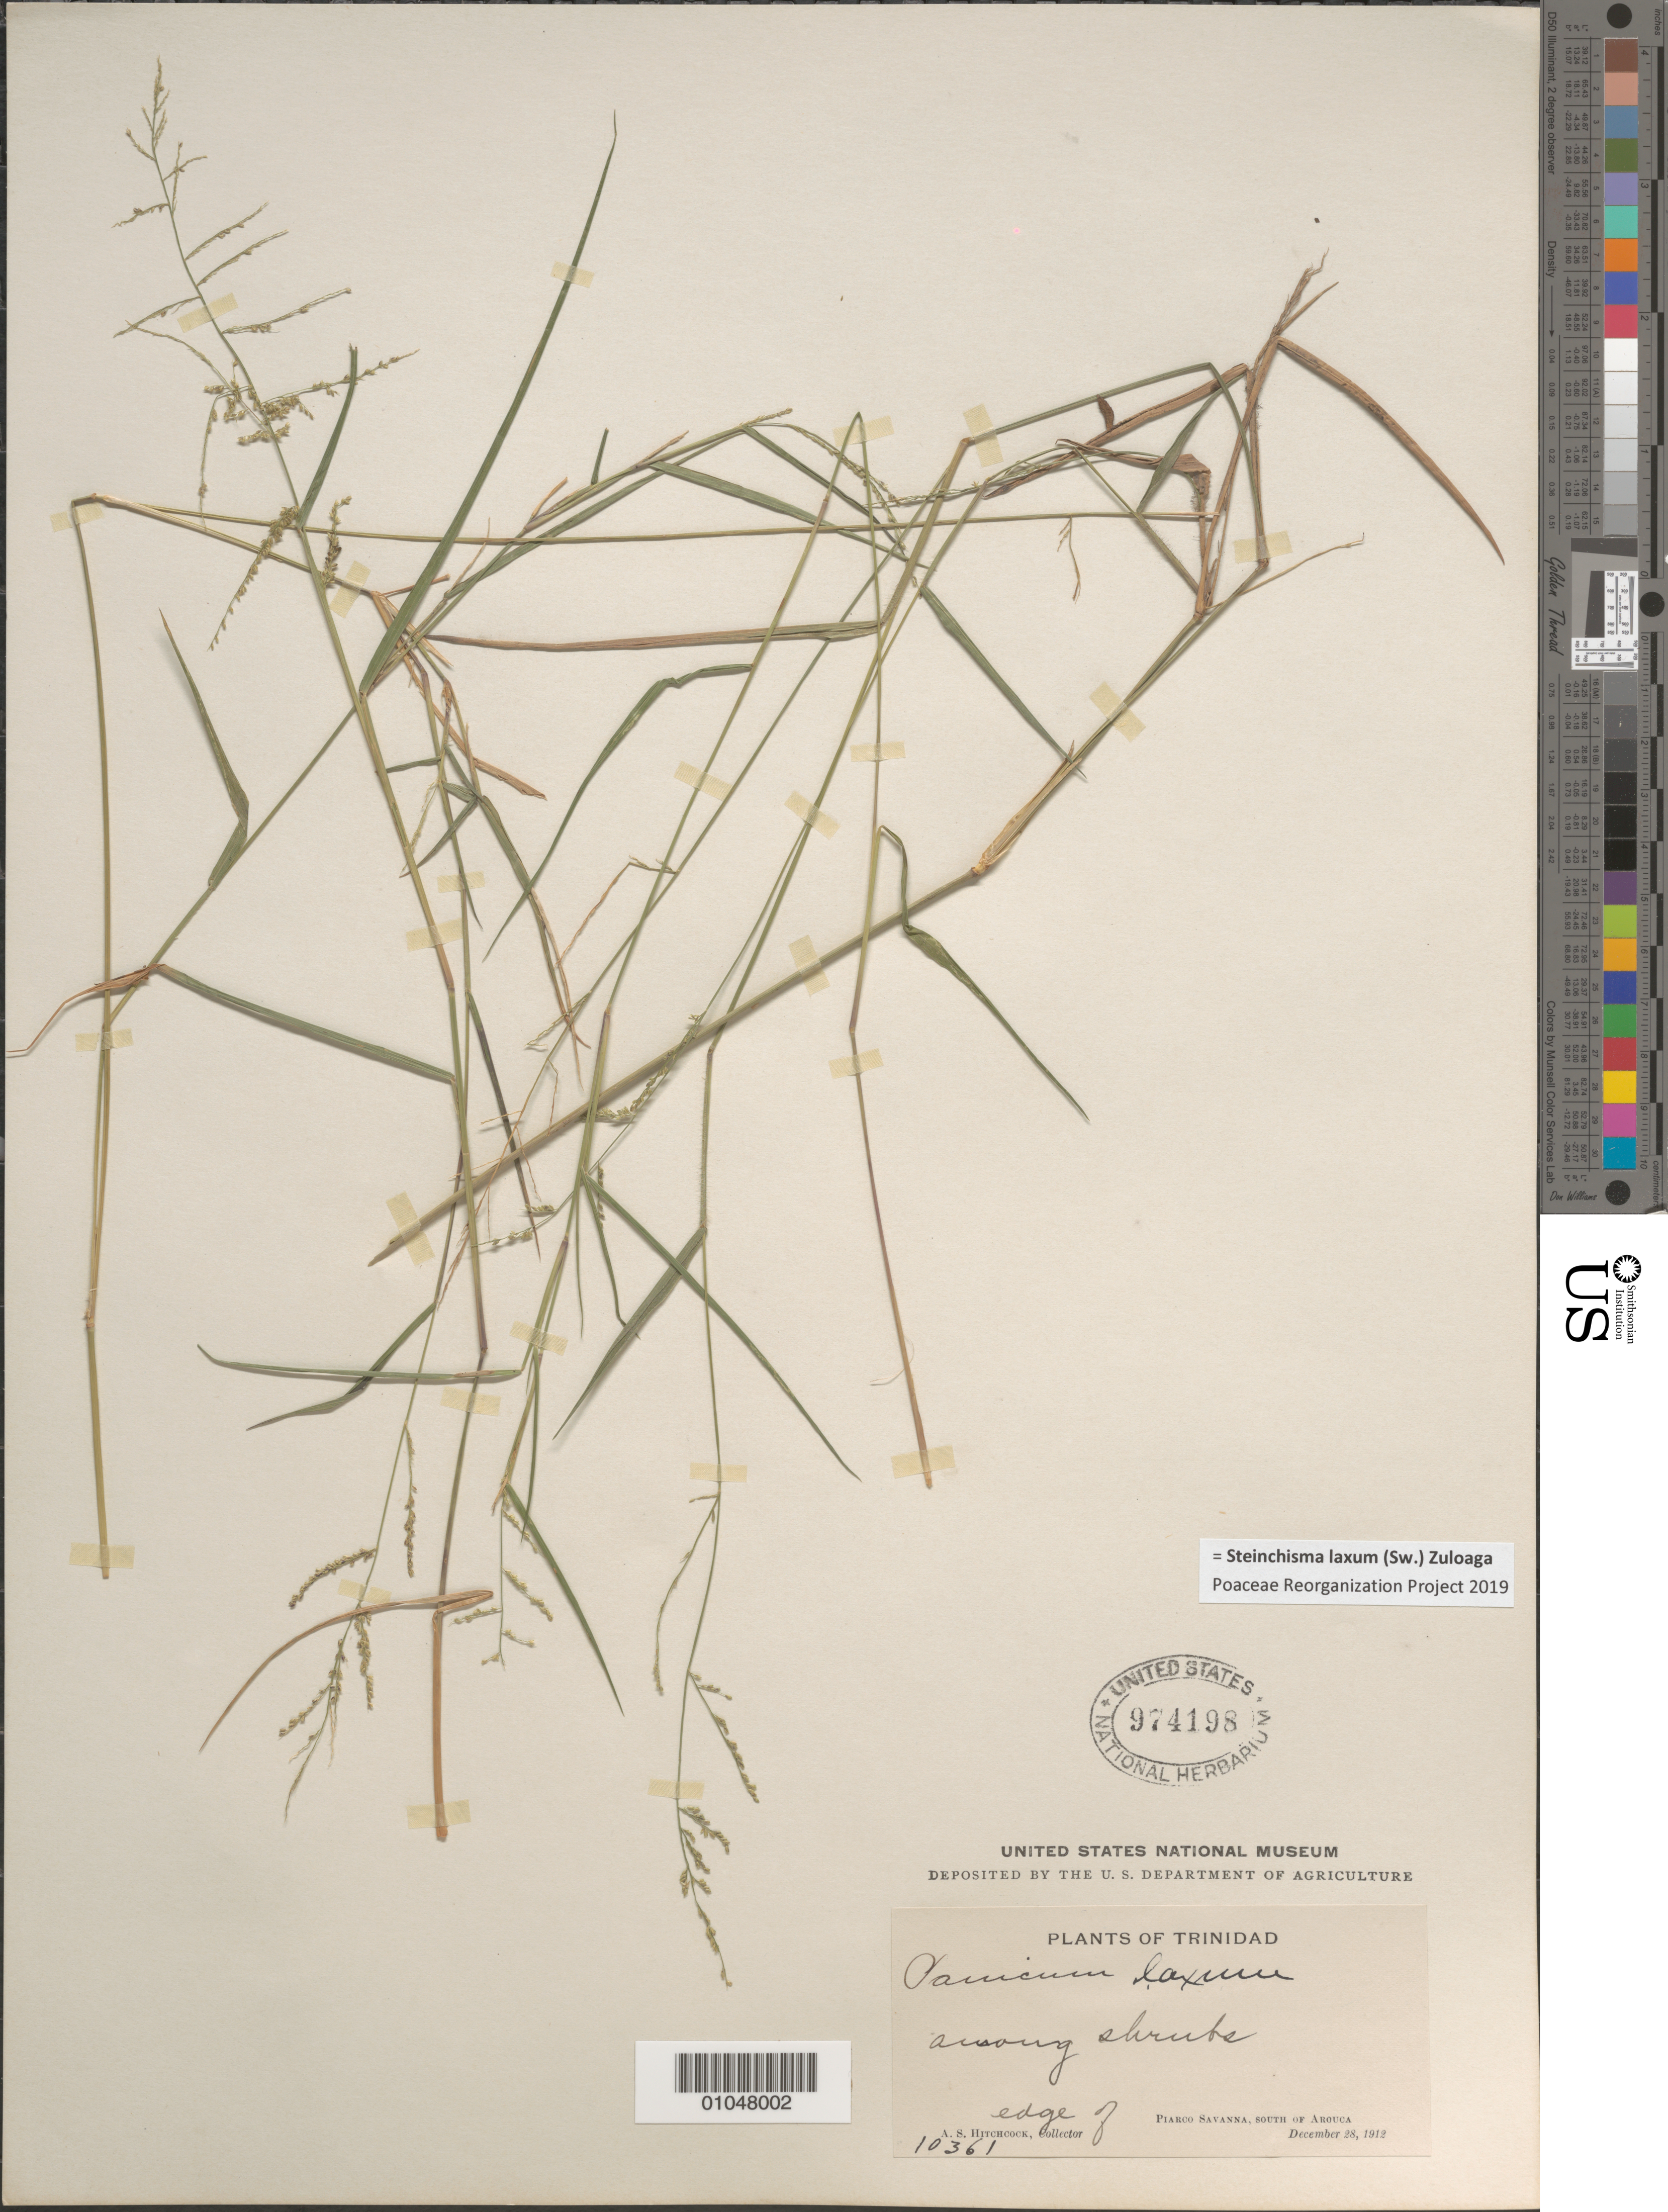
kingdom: Plantae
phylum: Tracheophyta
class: Liliopsida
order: Poales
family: Poaceae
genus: Panicum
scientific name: Panicum laxum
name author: Sw.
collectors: A. S. Hitchcock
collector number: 10361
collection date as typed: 28 Dec 1912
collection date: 1912-12-28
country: Trinidad and Tobago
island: Trinidad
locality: Edge of Piarco savanna, S of Arouca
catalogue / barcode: US 974198